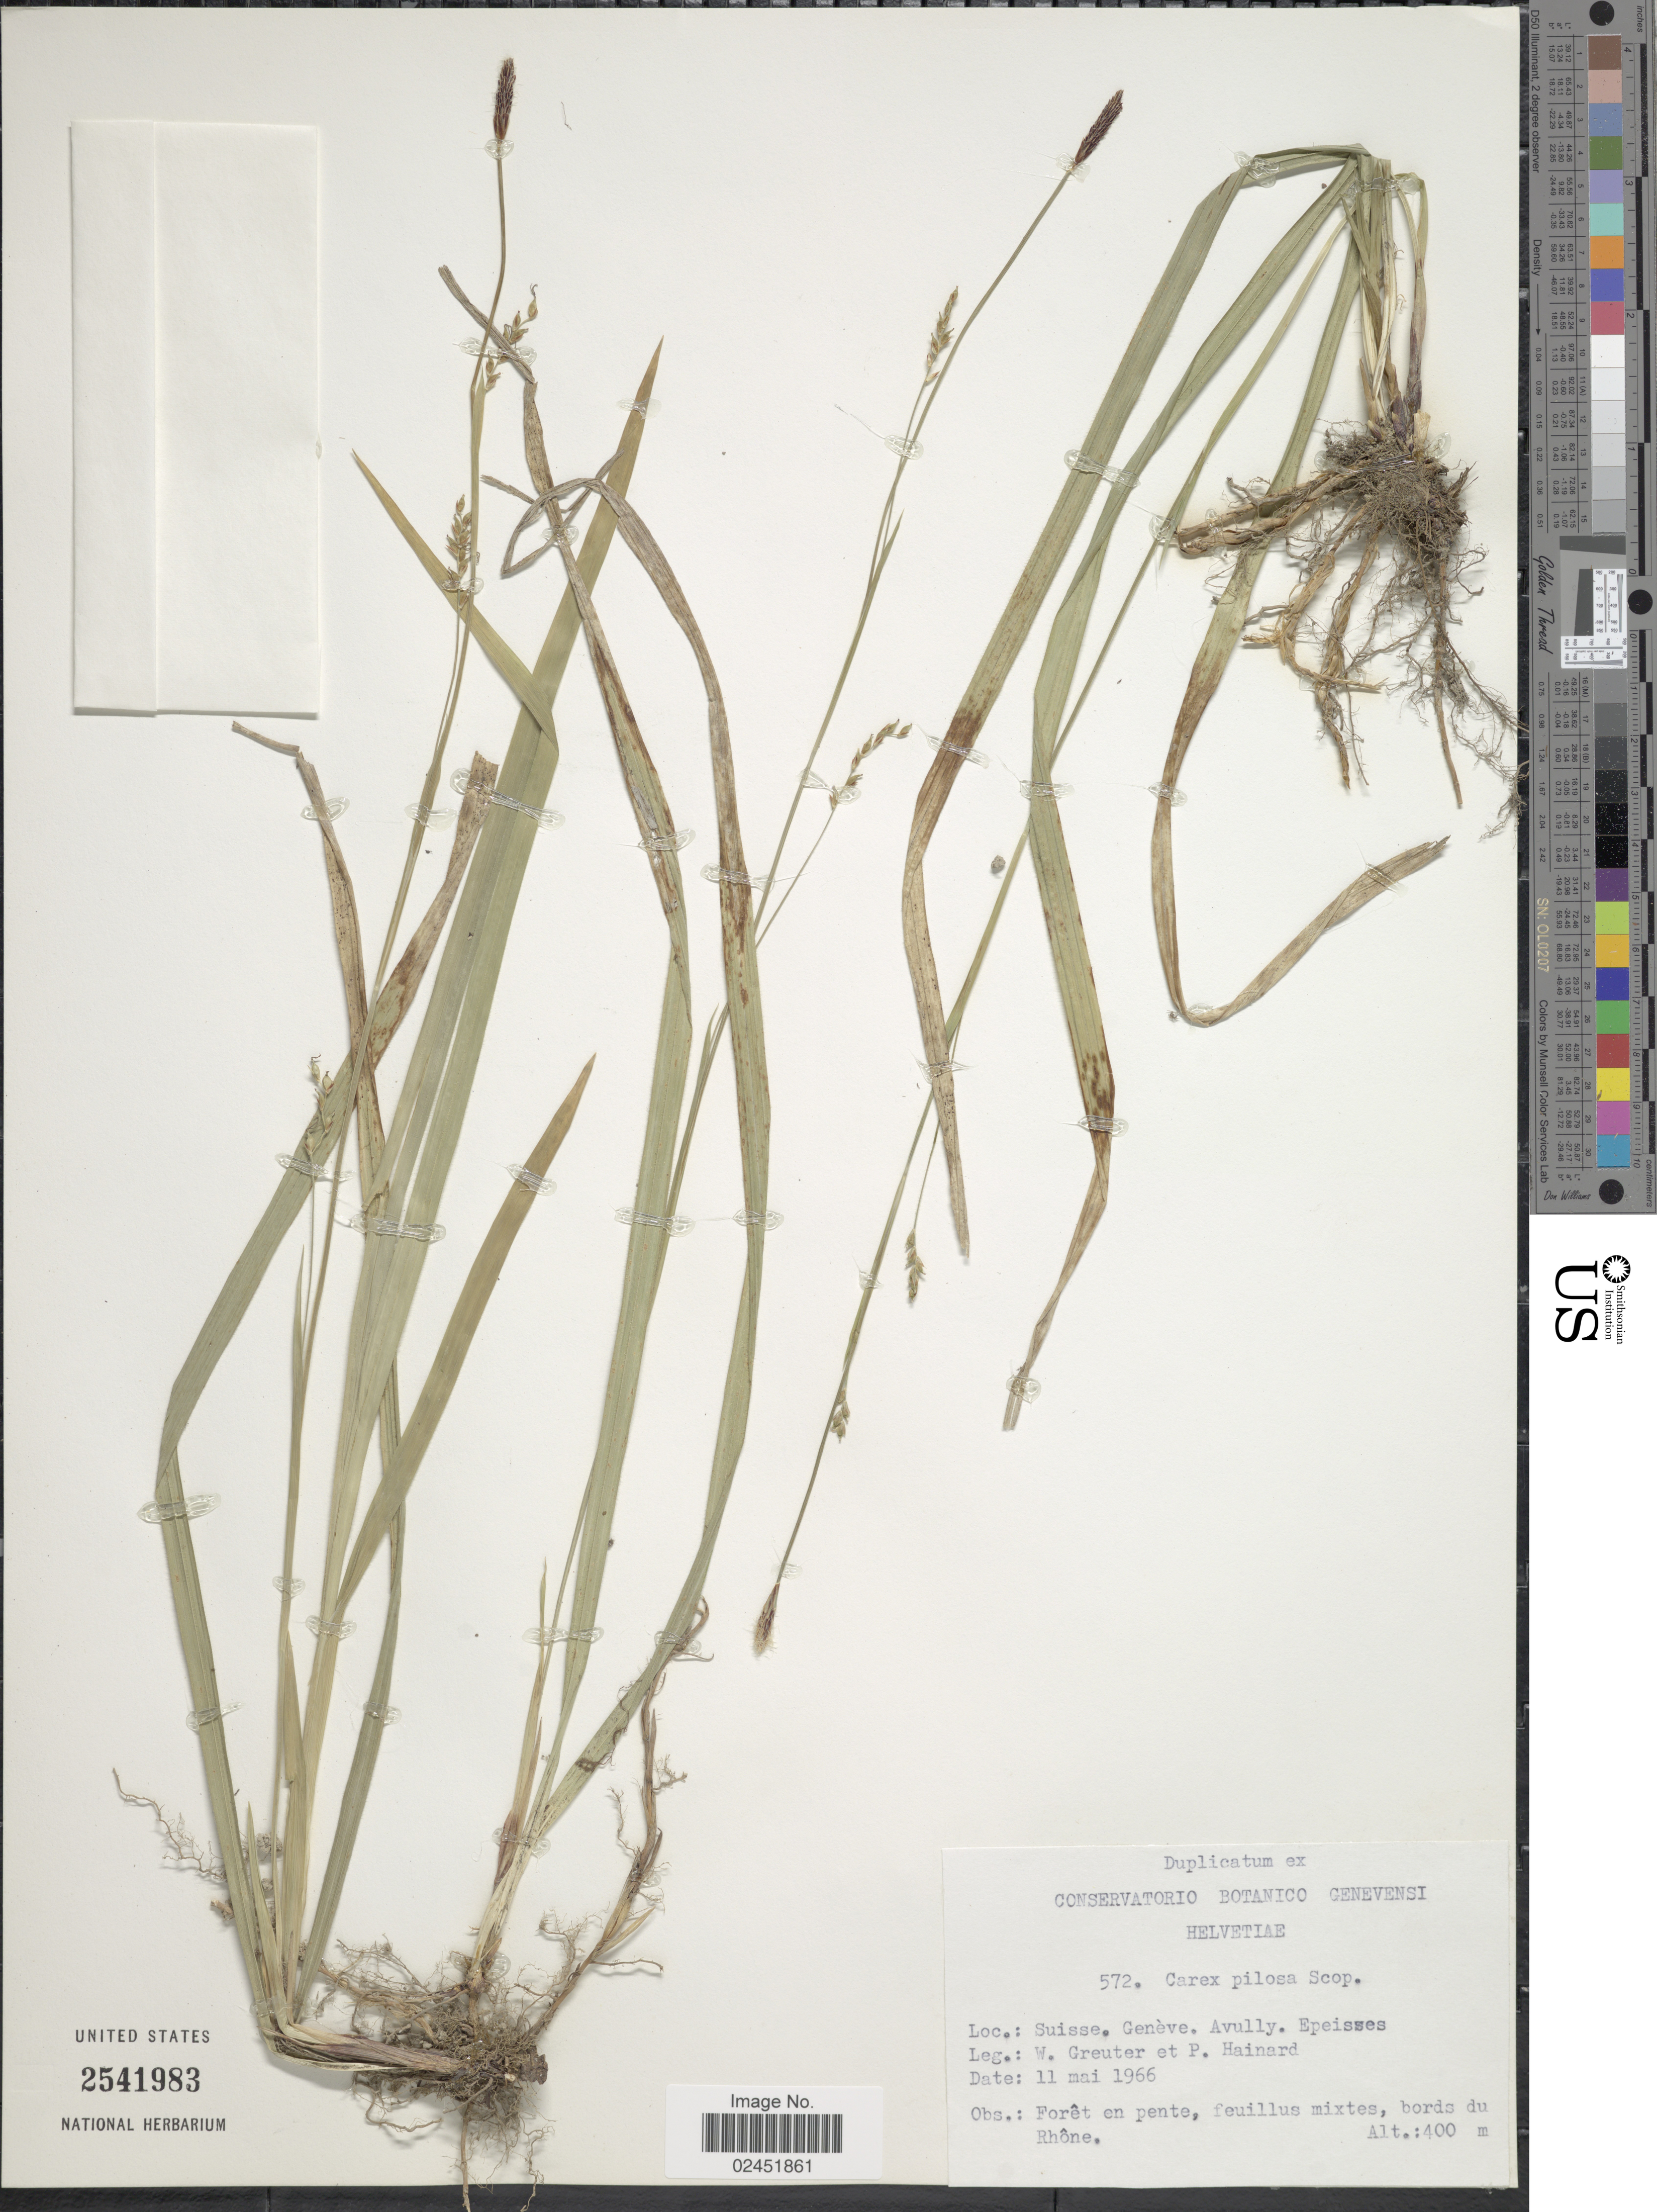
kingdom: Plantae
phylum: Tracheophyta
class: Liliopsida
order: Poales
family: Cyperaceae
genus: Carex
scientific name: Carex pilosa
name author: Scop.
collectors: W. Greuter & P. Hainard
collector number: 572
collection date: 1966-05-11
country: Switzerland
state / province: Genève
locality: Helvetiae. Suisse. Geneve. Avully. Epeisses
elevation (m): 400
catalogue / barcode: US 2541983